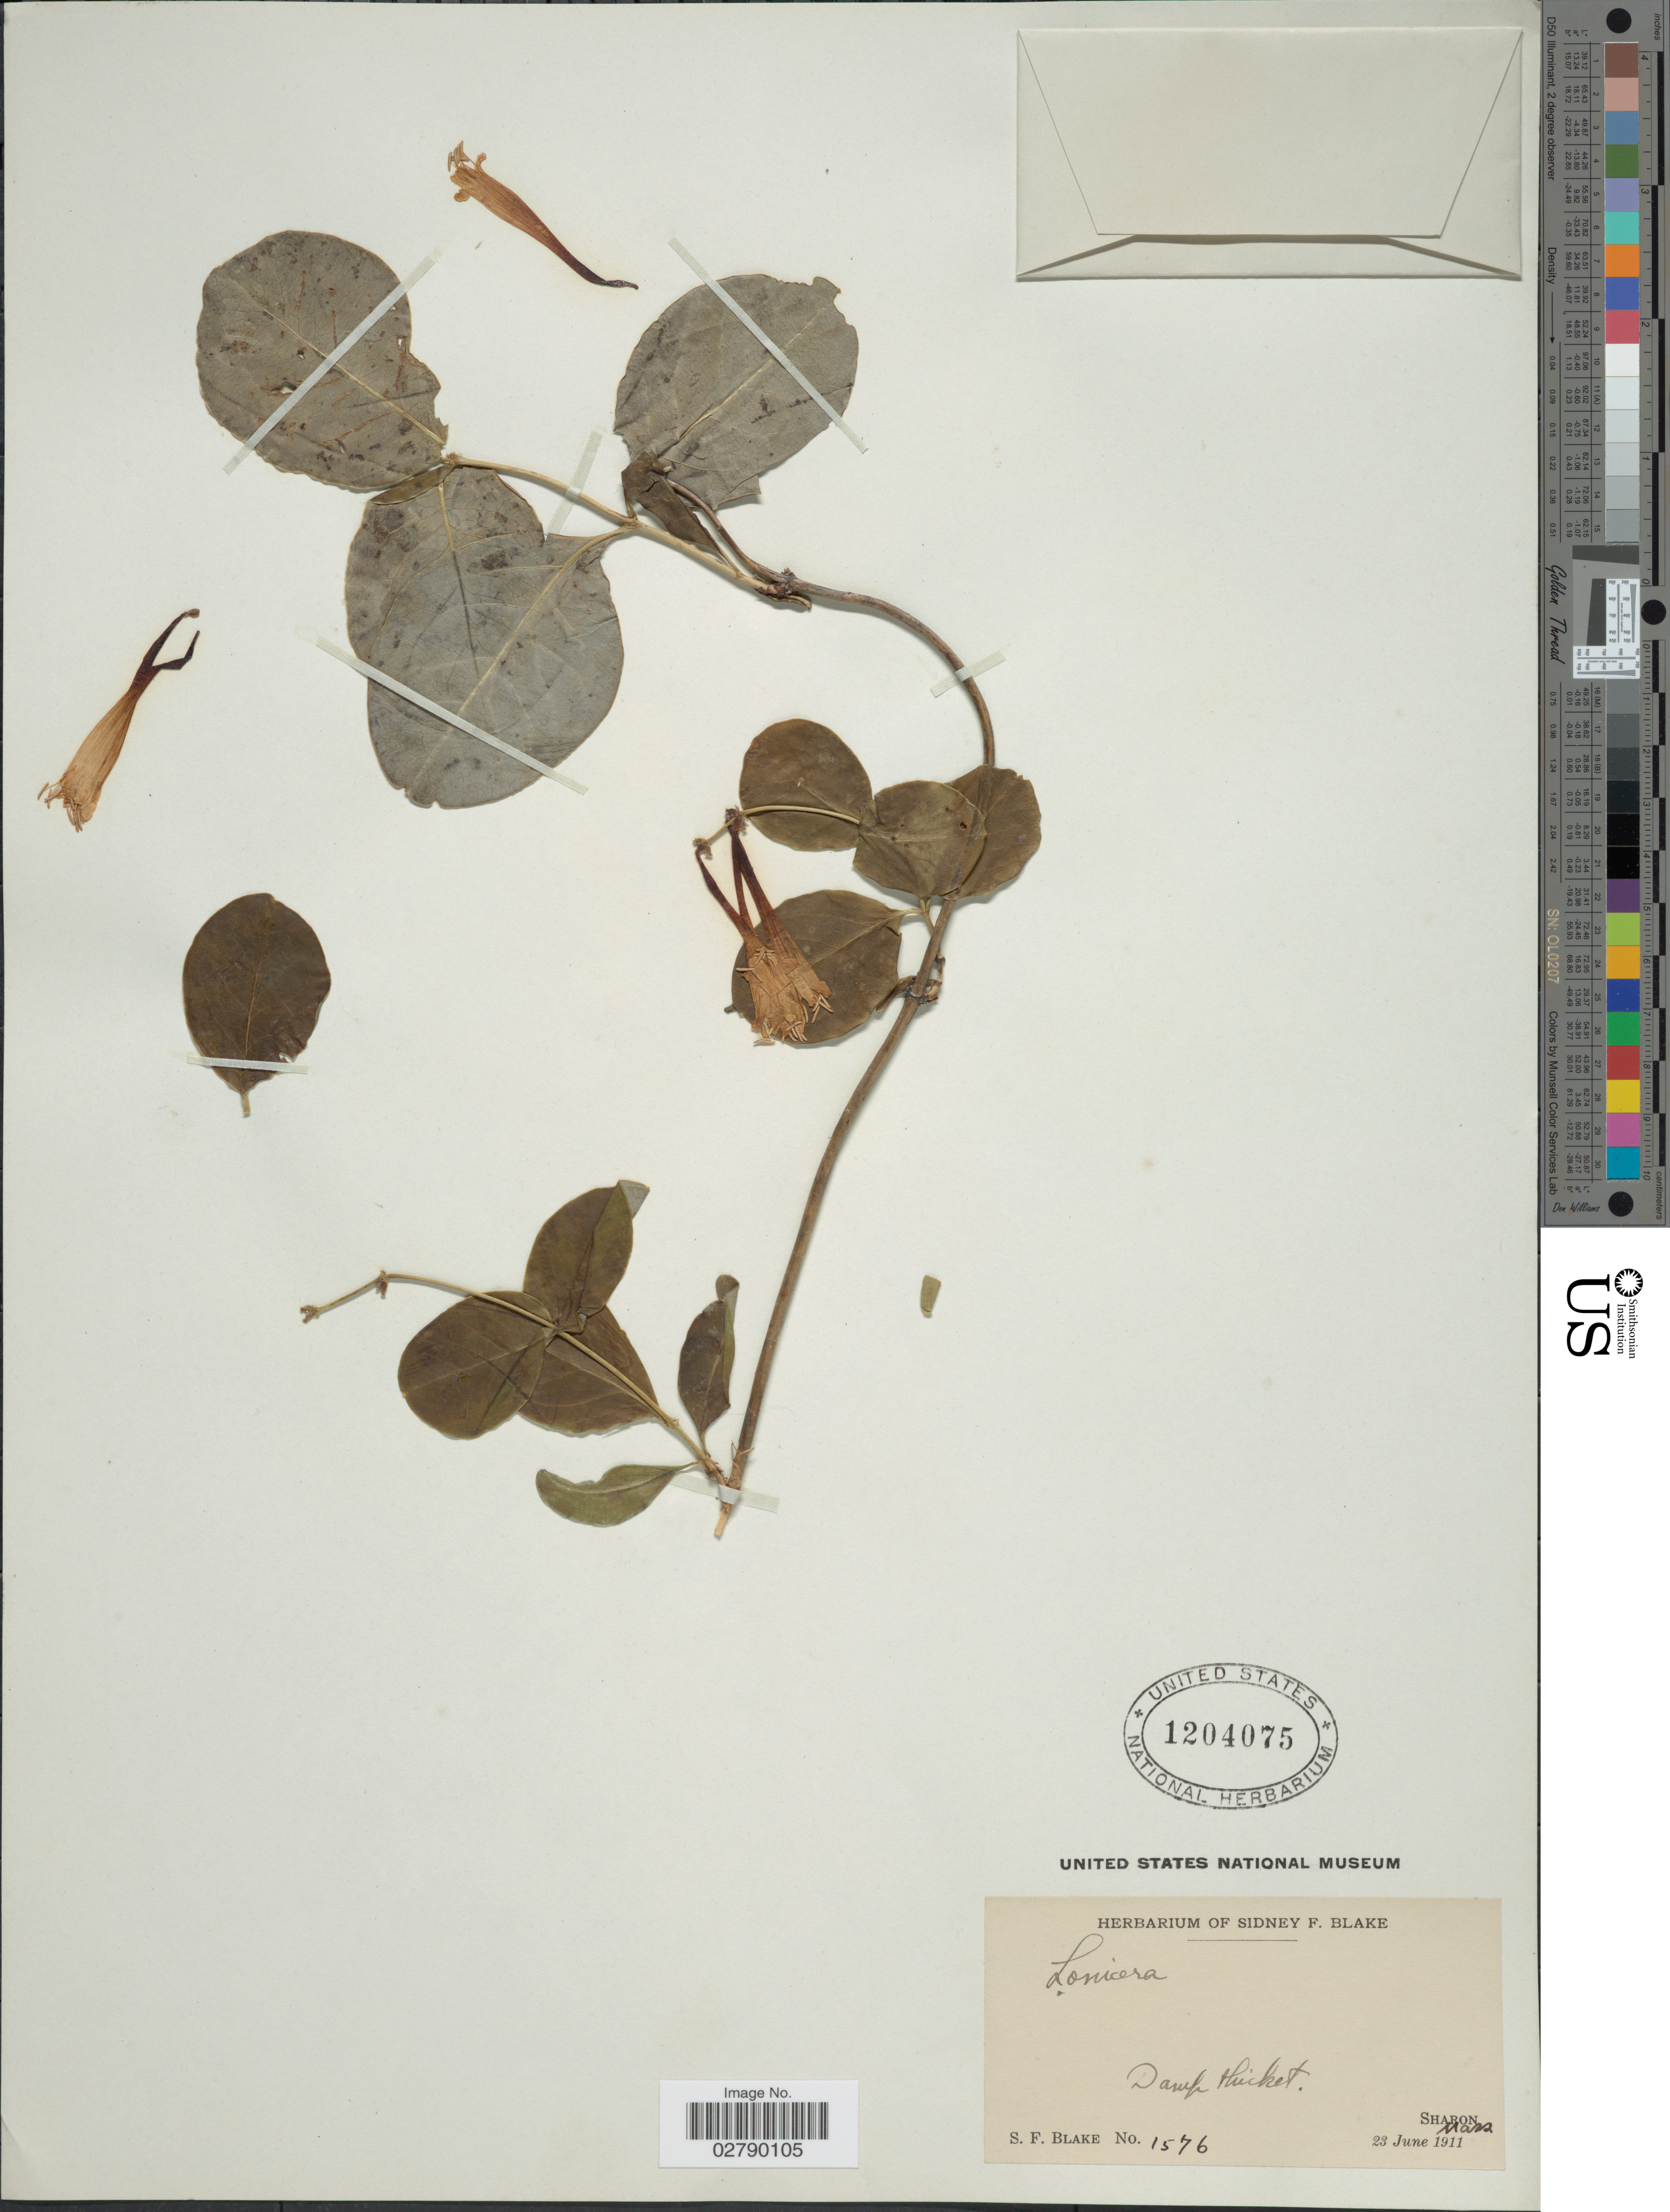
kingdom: Plantae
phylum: Tracheophyta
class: Magnoliopsida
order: Dipsacales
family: Caprifoliaceae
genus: Lonicera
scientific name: Lonicera sp.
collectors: S. Blake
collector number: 1576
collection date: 1911-06-23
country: United States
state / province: Massachusetts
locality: Sharon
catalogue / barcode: US 1204075